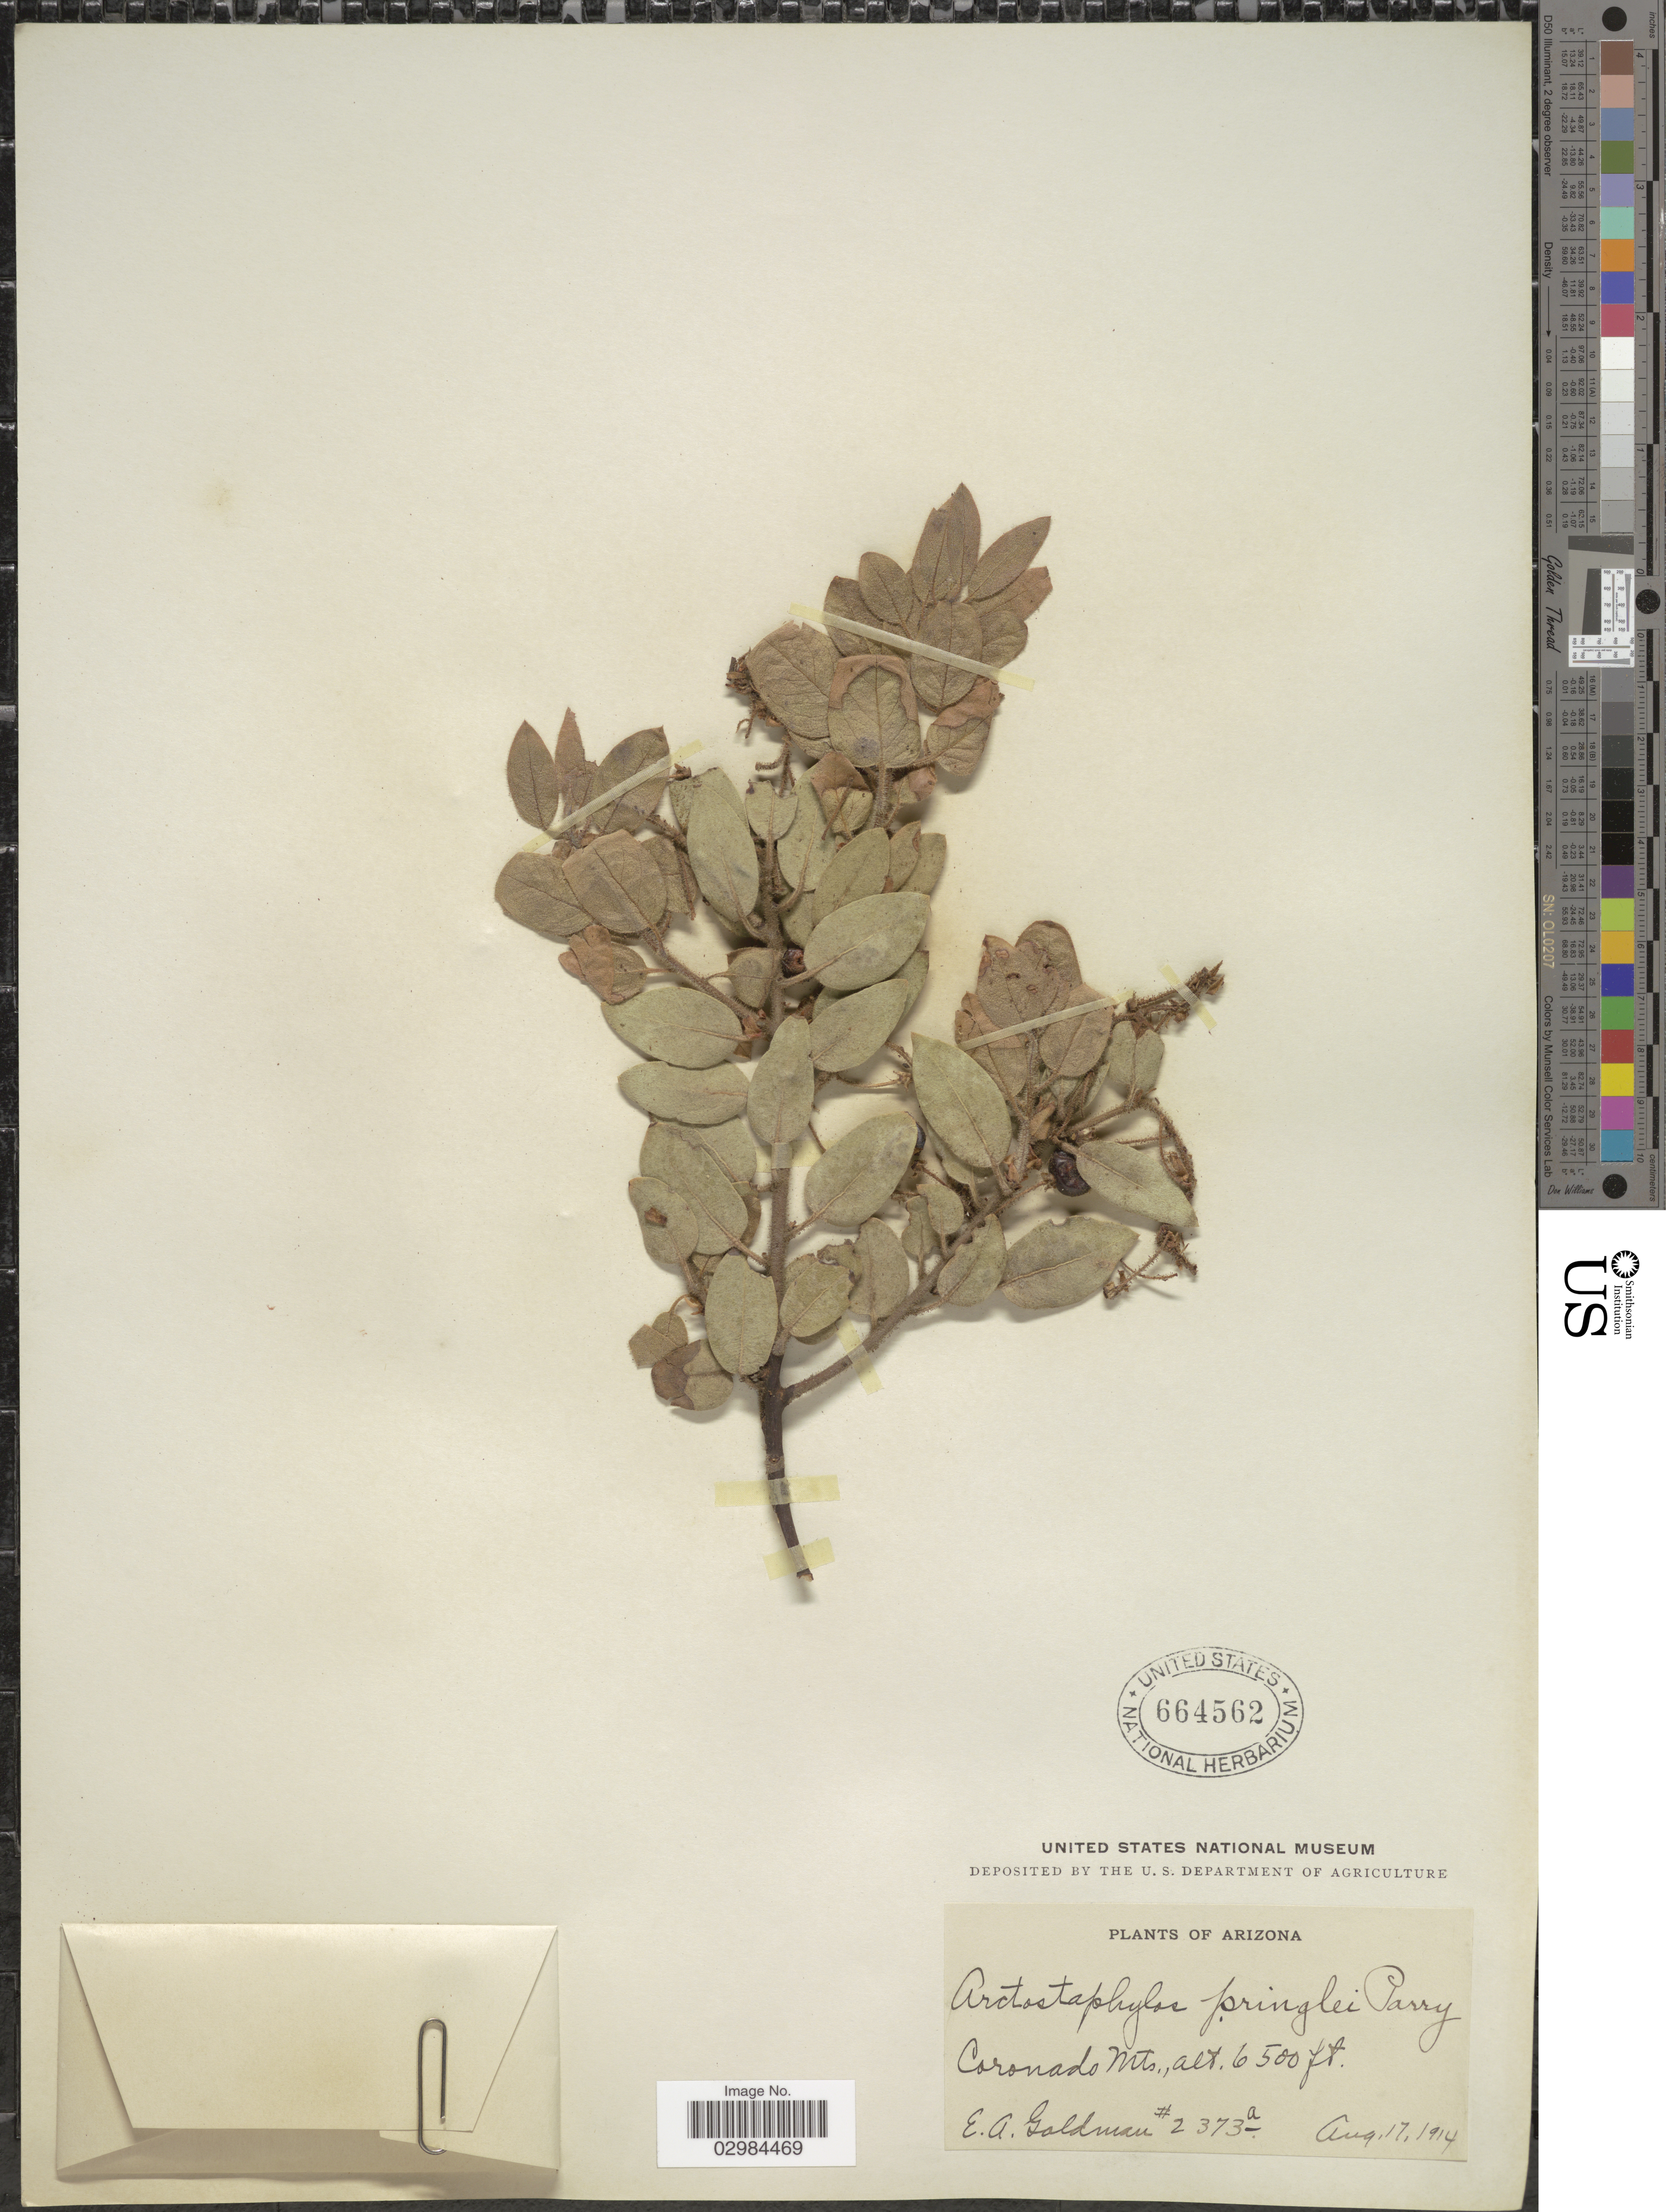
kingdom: Plantae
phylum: Tracheophyta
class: Magnoliopsida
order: Ericales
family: Ericaceae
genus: Arctostaphylos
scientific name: Arctostaphylos pringlei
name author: Parry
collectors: E. A. Goldman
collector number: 2373a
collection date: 1914-08-17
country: United States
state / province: Arizona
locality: Coronado Mts.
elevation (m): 1981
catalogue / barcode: US 664562